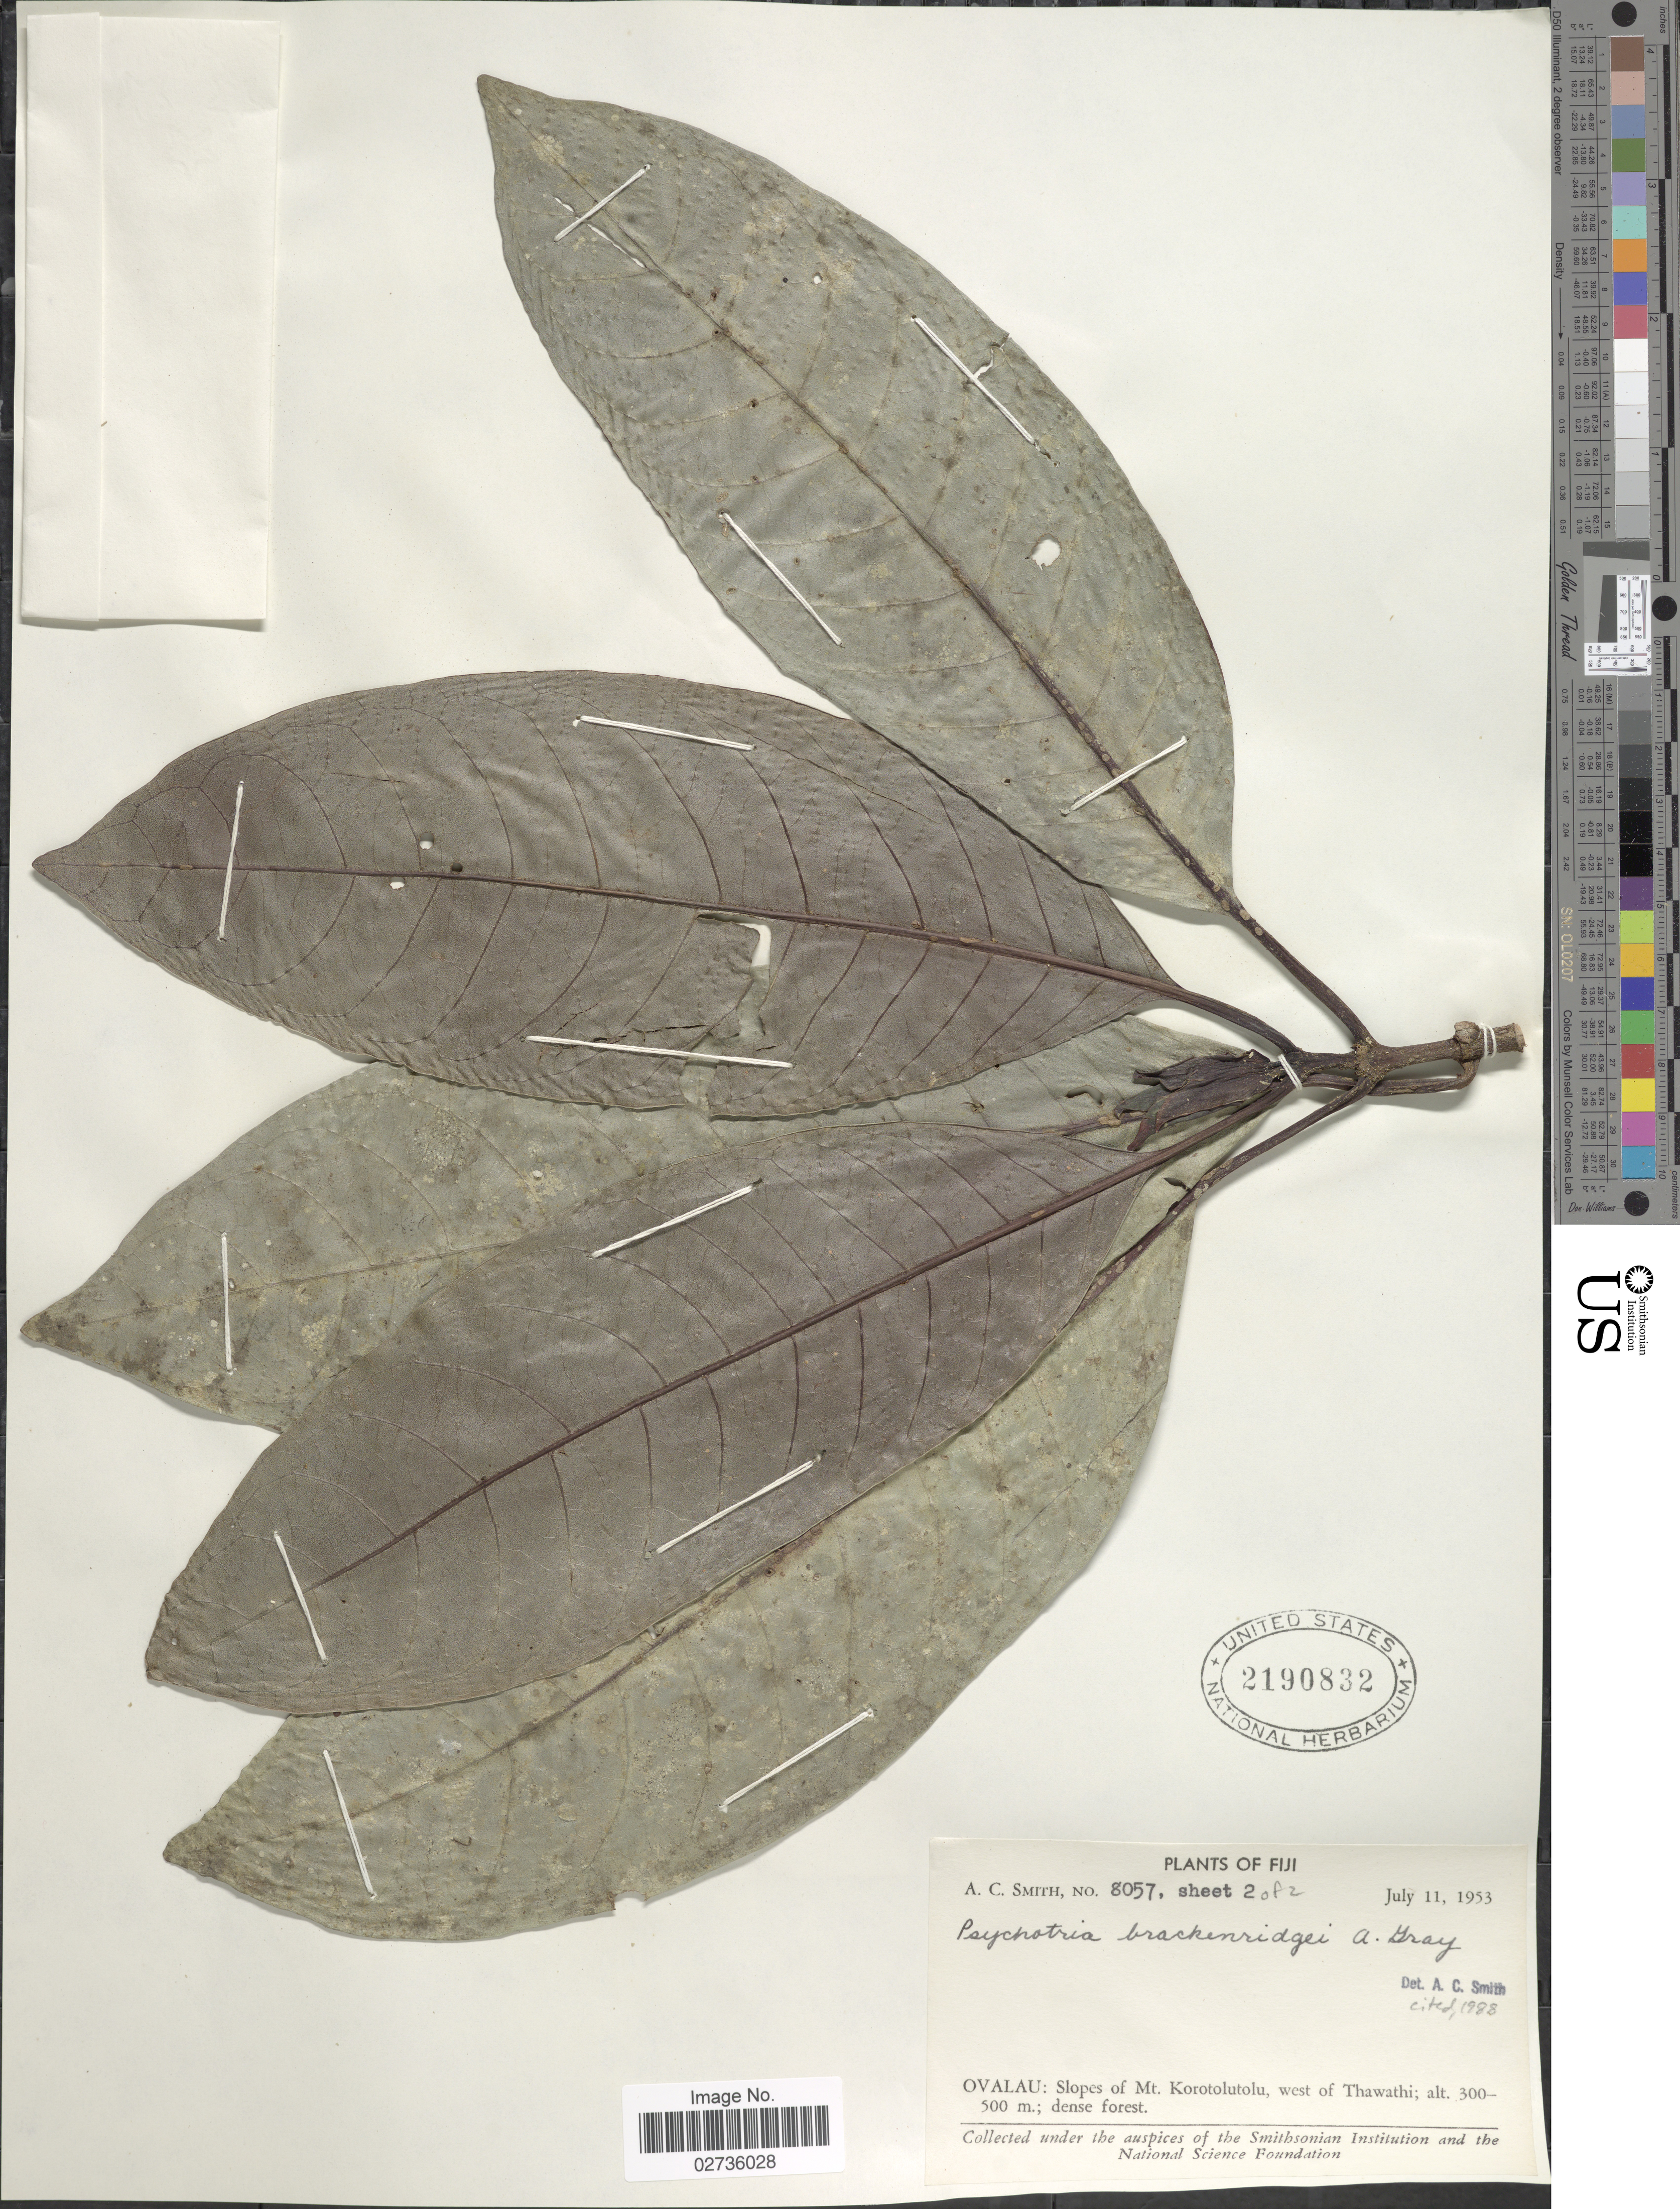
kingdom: Plantae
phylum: Tracheophyta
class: Magnoliopsida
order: Gentianales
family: Rubiaceae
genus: Psychotria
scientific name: Psychotria brackenridgei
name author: A. Gray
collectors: A. C. Smith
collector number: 8057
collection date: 1953-07-11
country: Fiji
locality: Ovalau: Slopes of Mt. Korotolutolu, west of Thawathi.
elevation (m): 300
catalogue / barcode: US 2190832